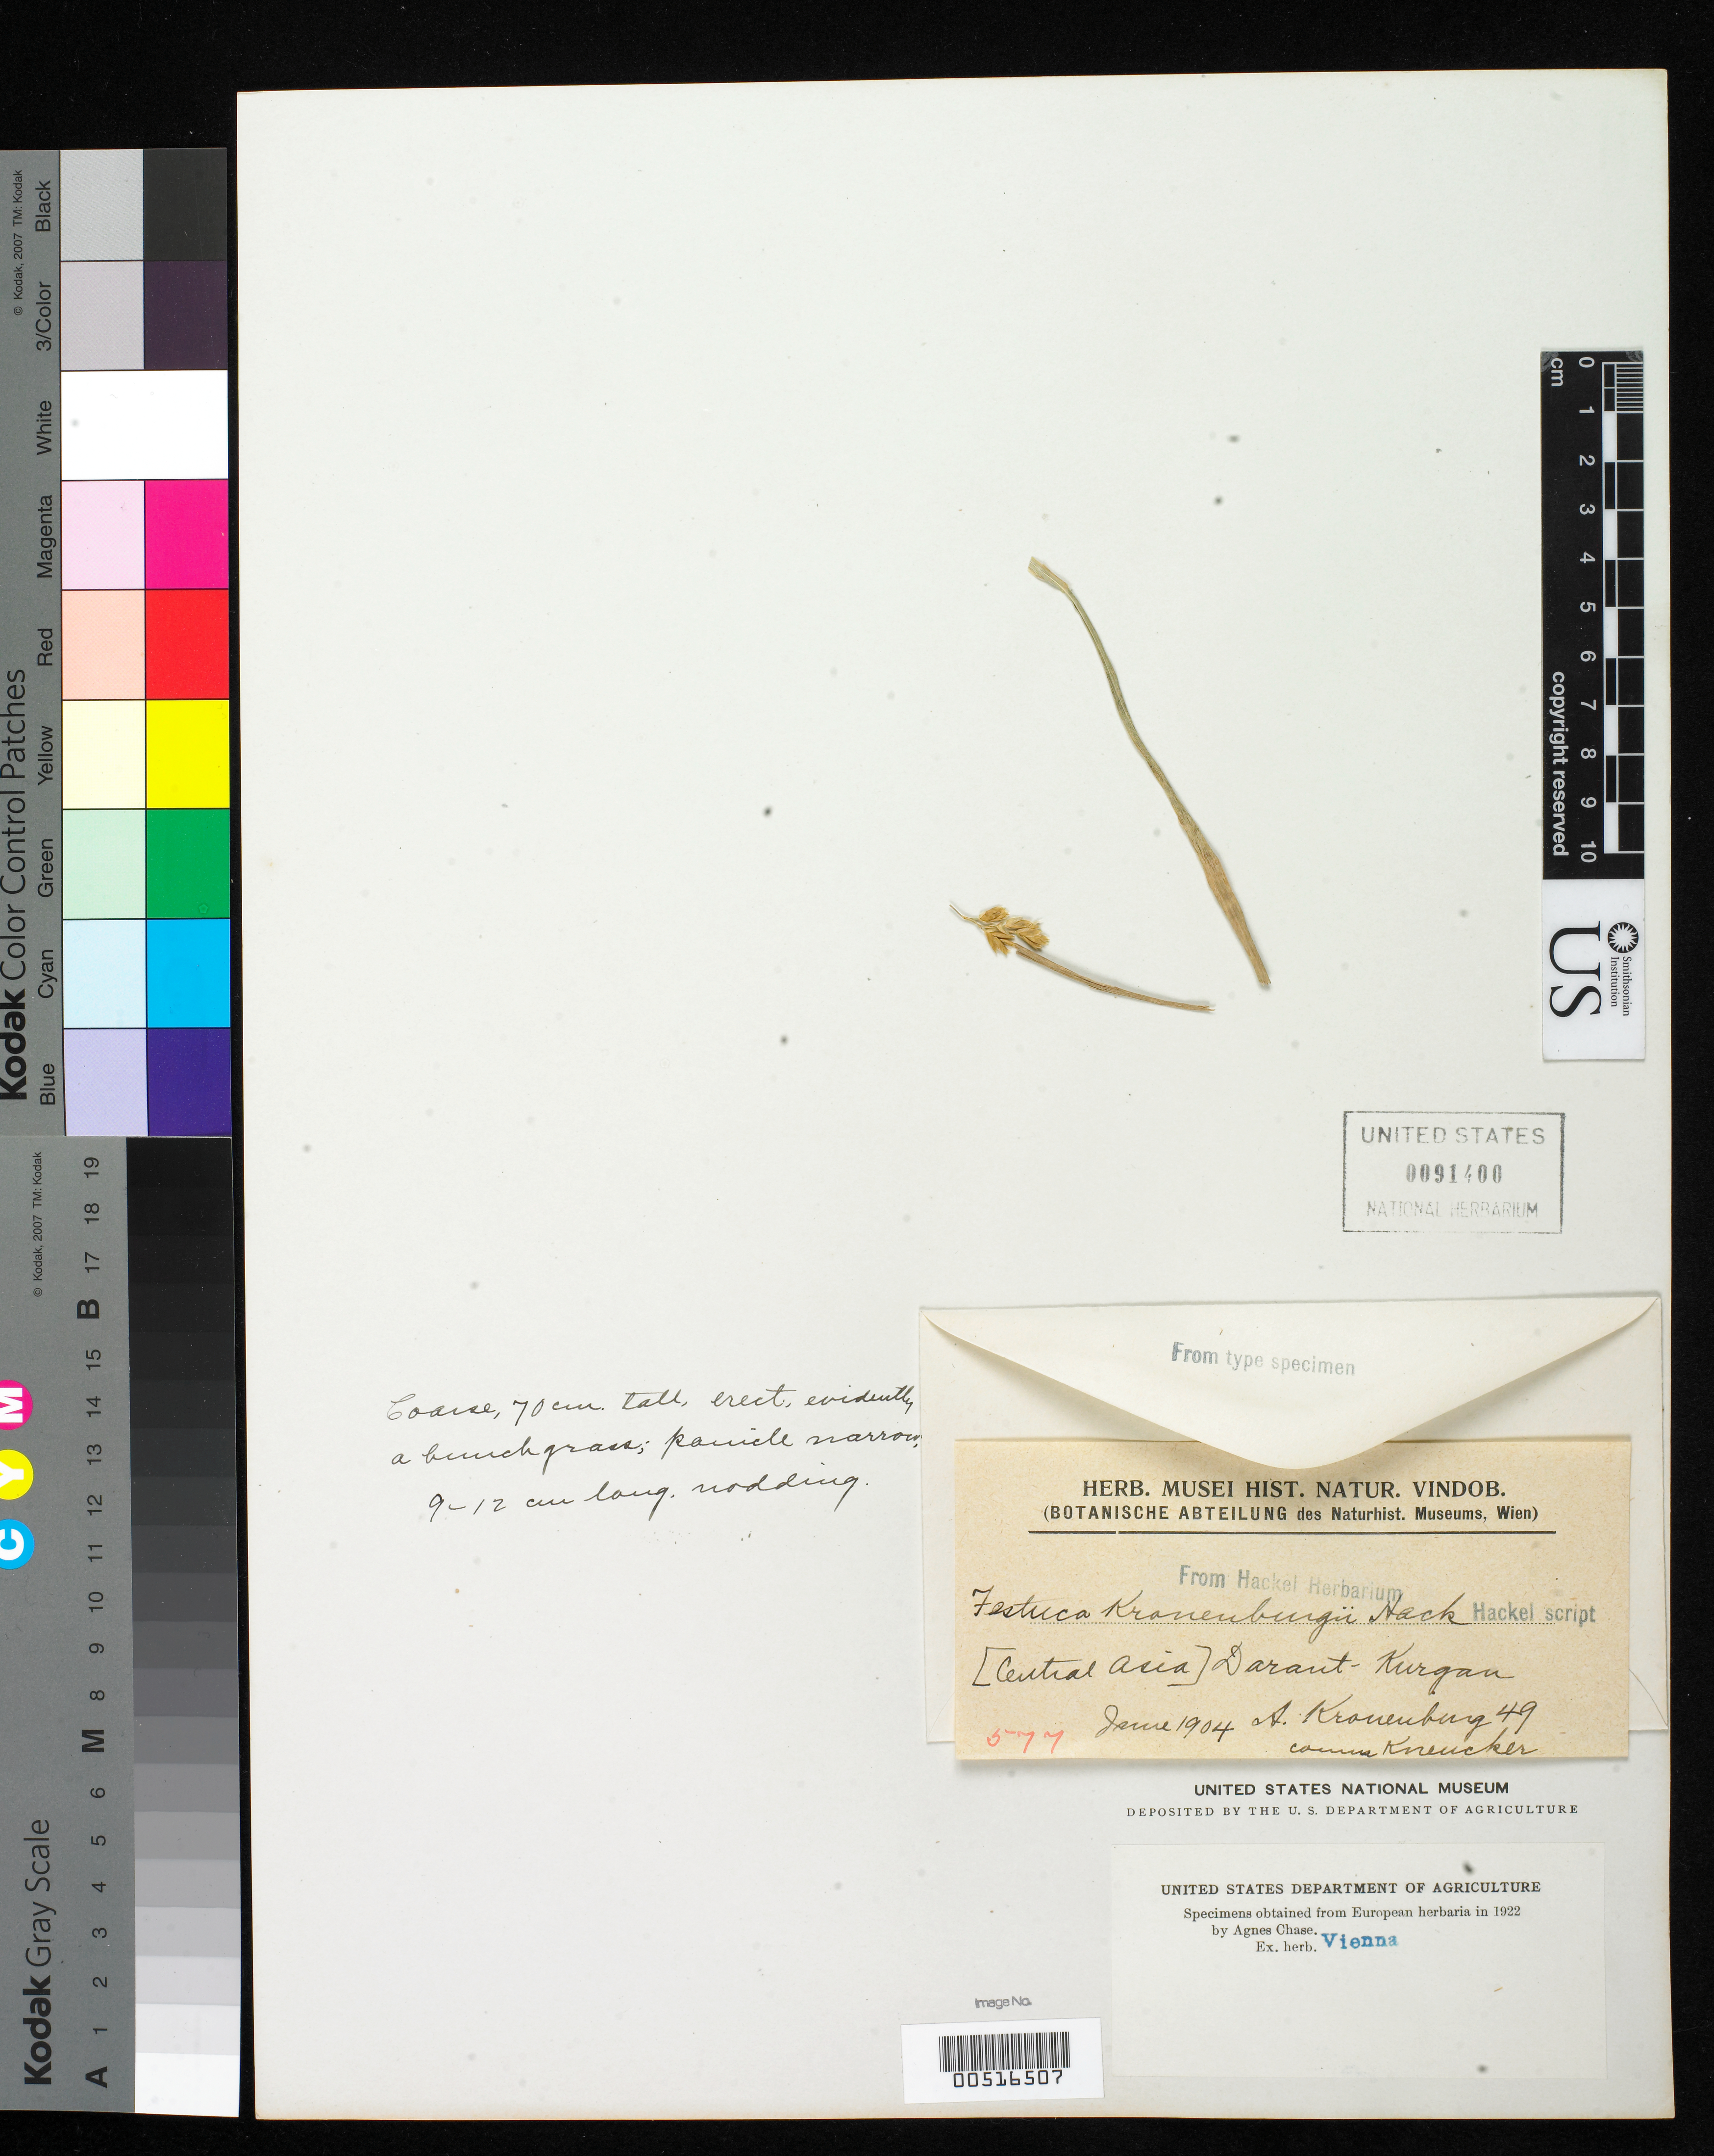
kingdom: Plantae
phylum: Tracheophyta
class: Liliopsida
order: Poales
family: Poaceae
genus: Festuca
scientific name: Festuca kronenburgii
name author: Hack.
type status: Type Fragment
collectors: A. Kronenburg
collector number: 49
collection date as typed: Jun 1904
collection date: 1904-06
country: Kyrgyzstan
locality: Daraut-Kurgan.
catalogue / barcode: US 91400